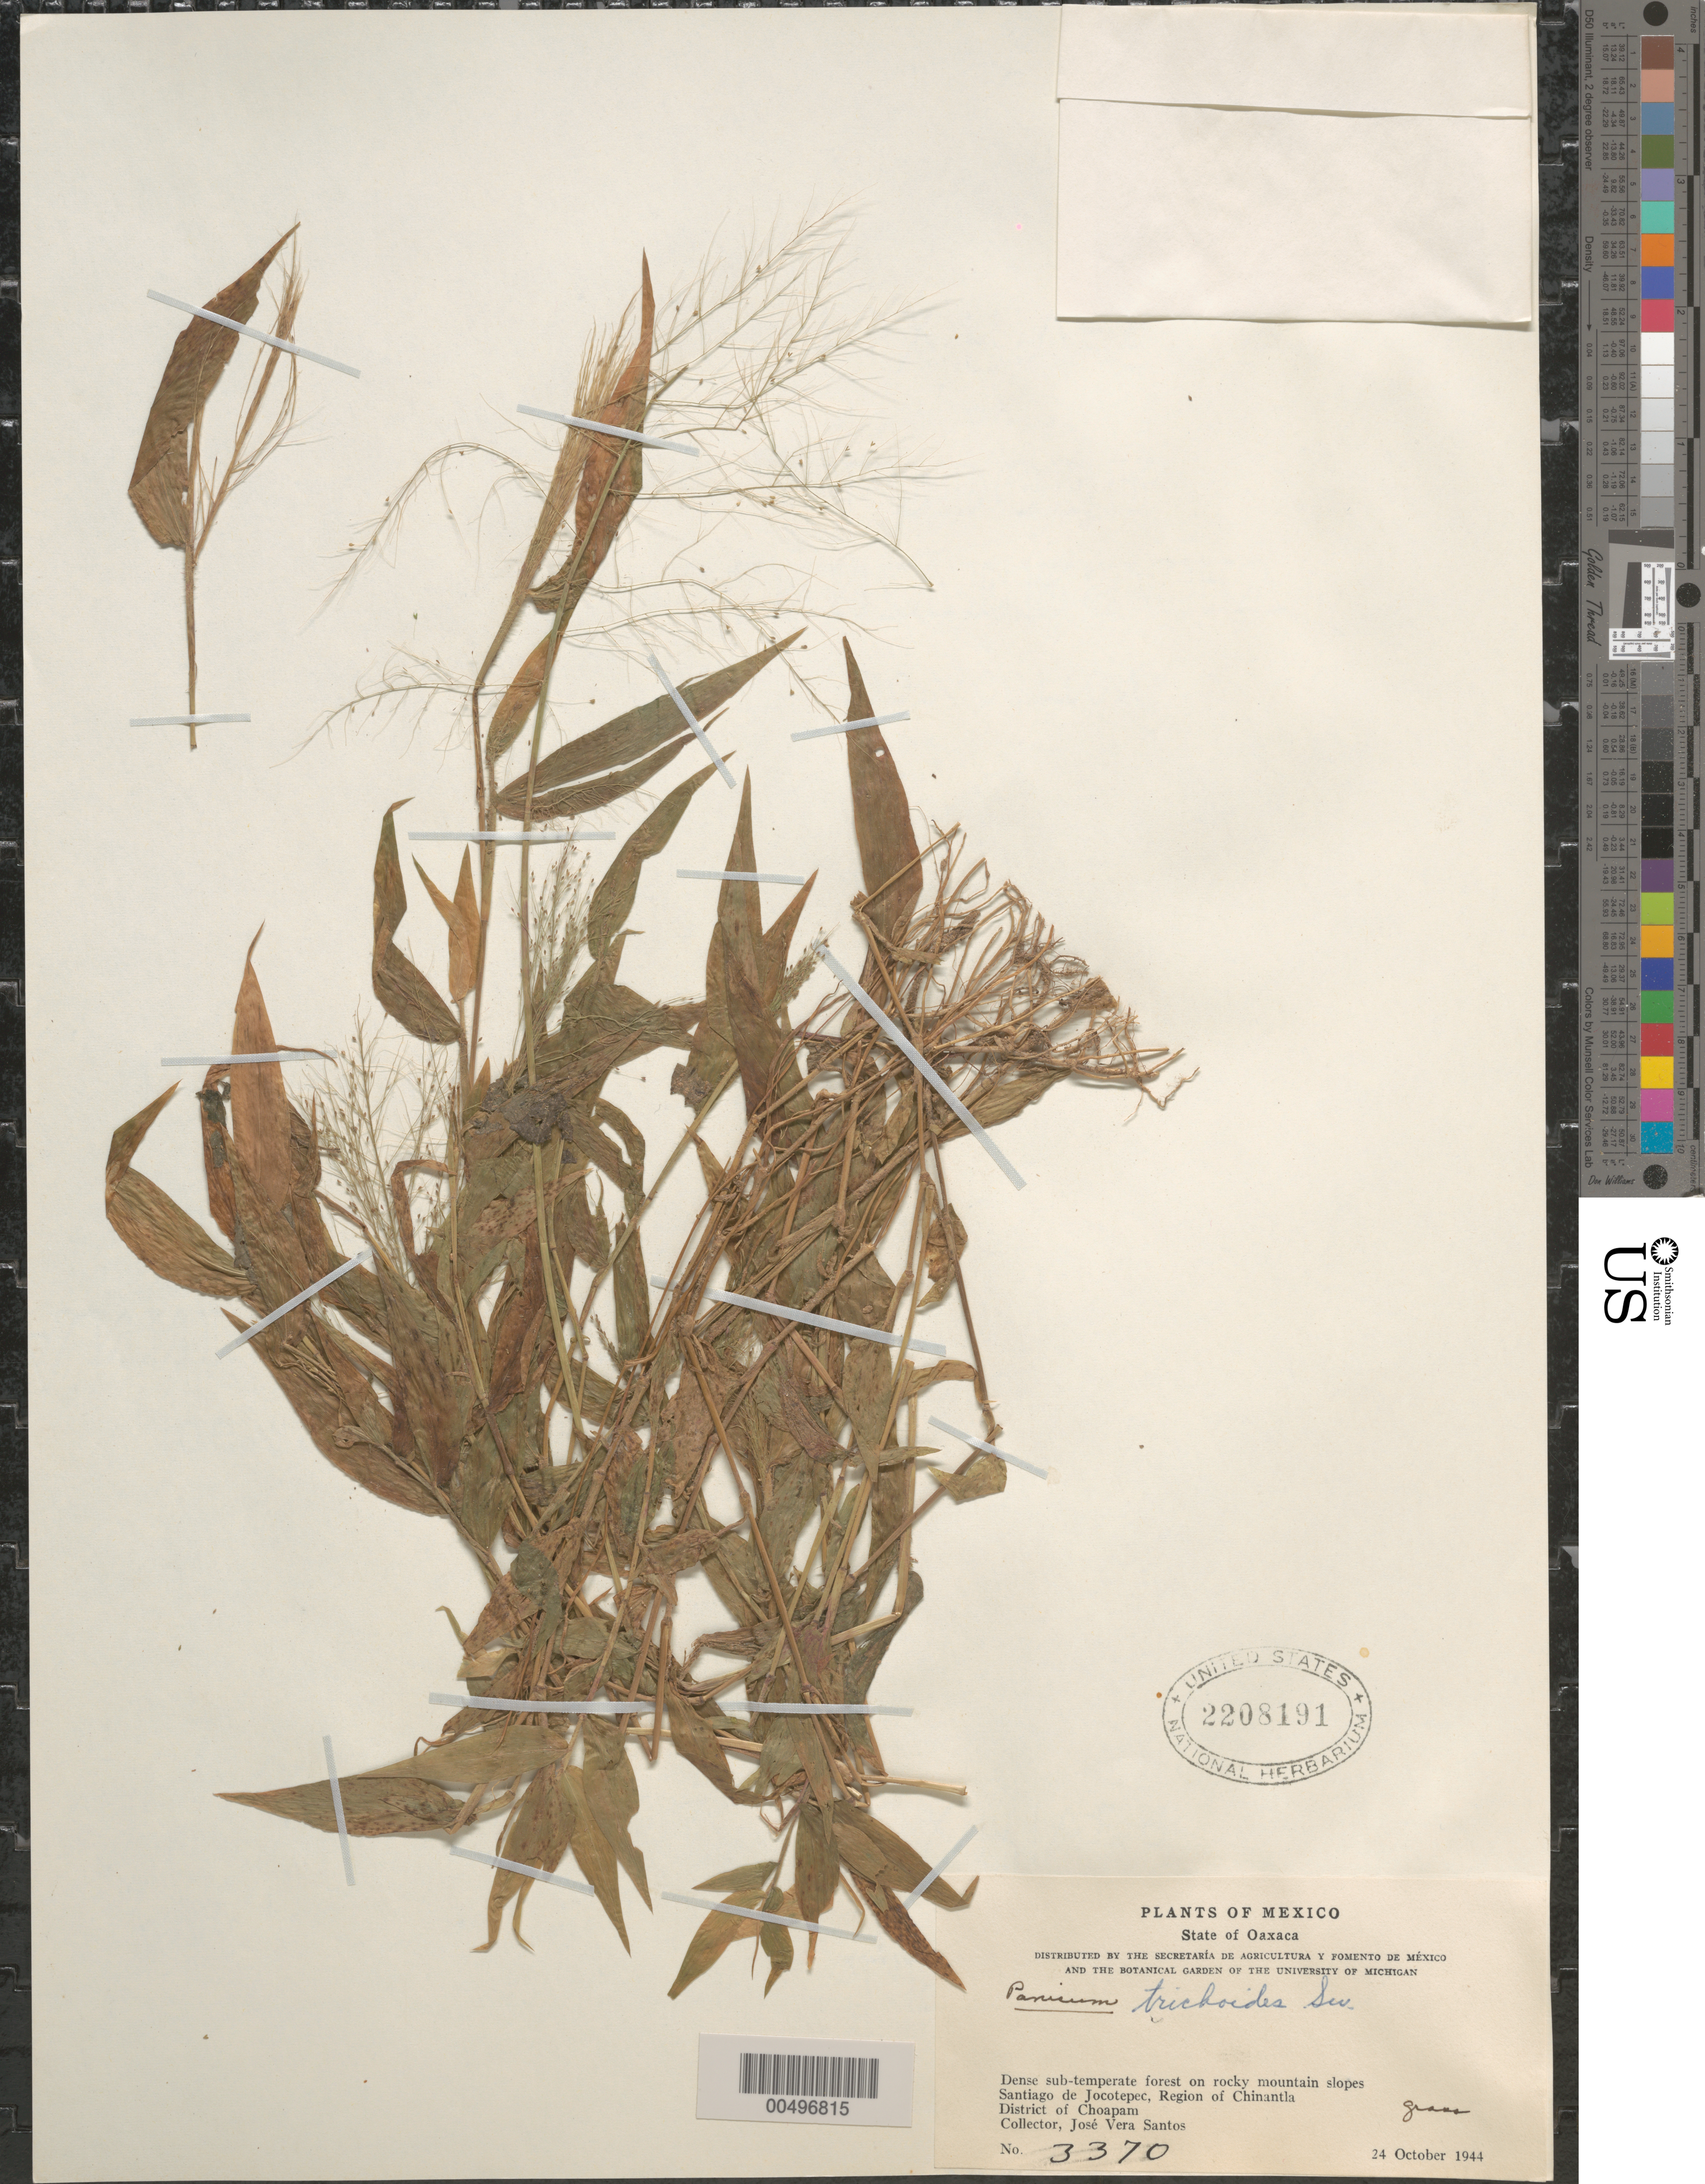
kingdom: Plantae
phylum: Tracheophyta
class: Liliopsida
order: Poales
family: Poaceae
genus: Panicum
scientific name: Panicum trichoides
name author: Sw.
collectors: J. V. Santos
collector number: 3370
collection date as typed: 24 Oct 1944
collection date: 1944-10-24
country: Mexico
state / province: Oaxaca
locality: Santiago de Jocotepec, region of Chinantla, Dist of Choapam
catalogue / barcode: US 2208191